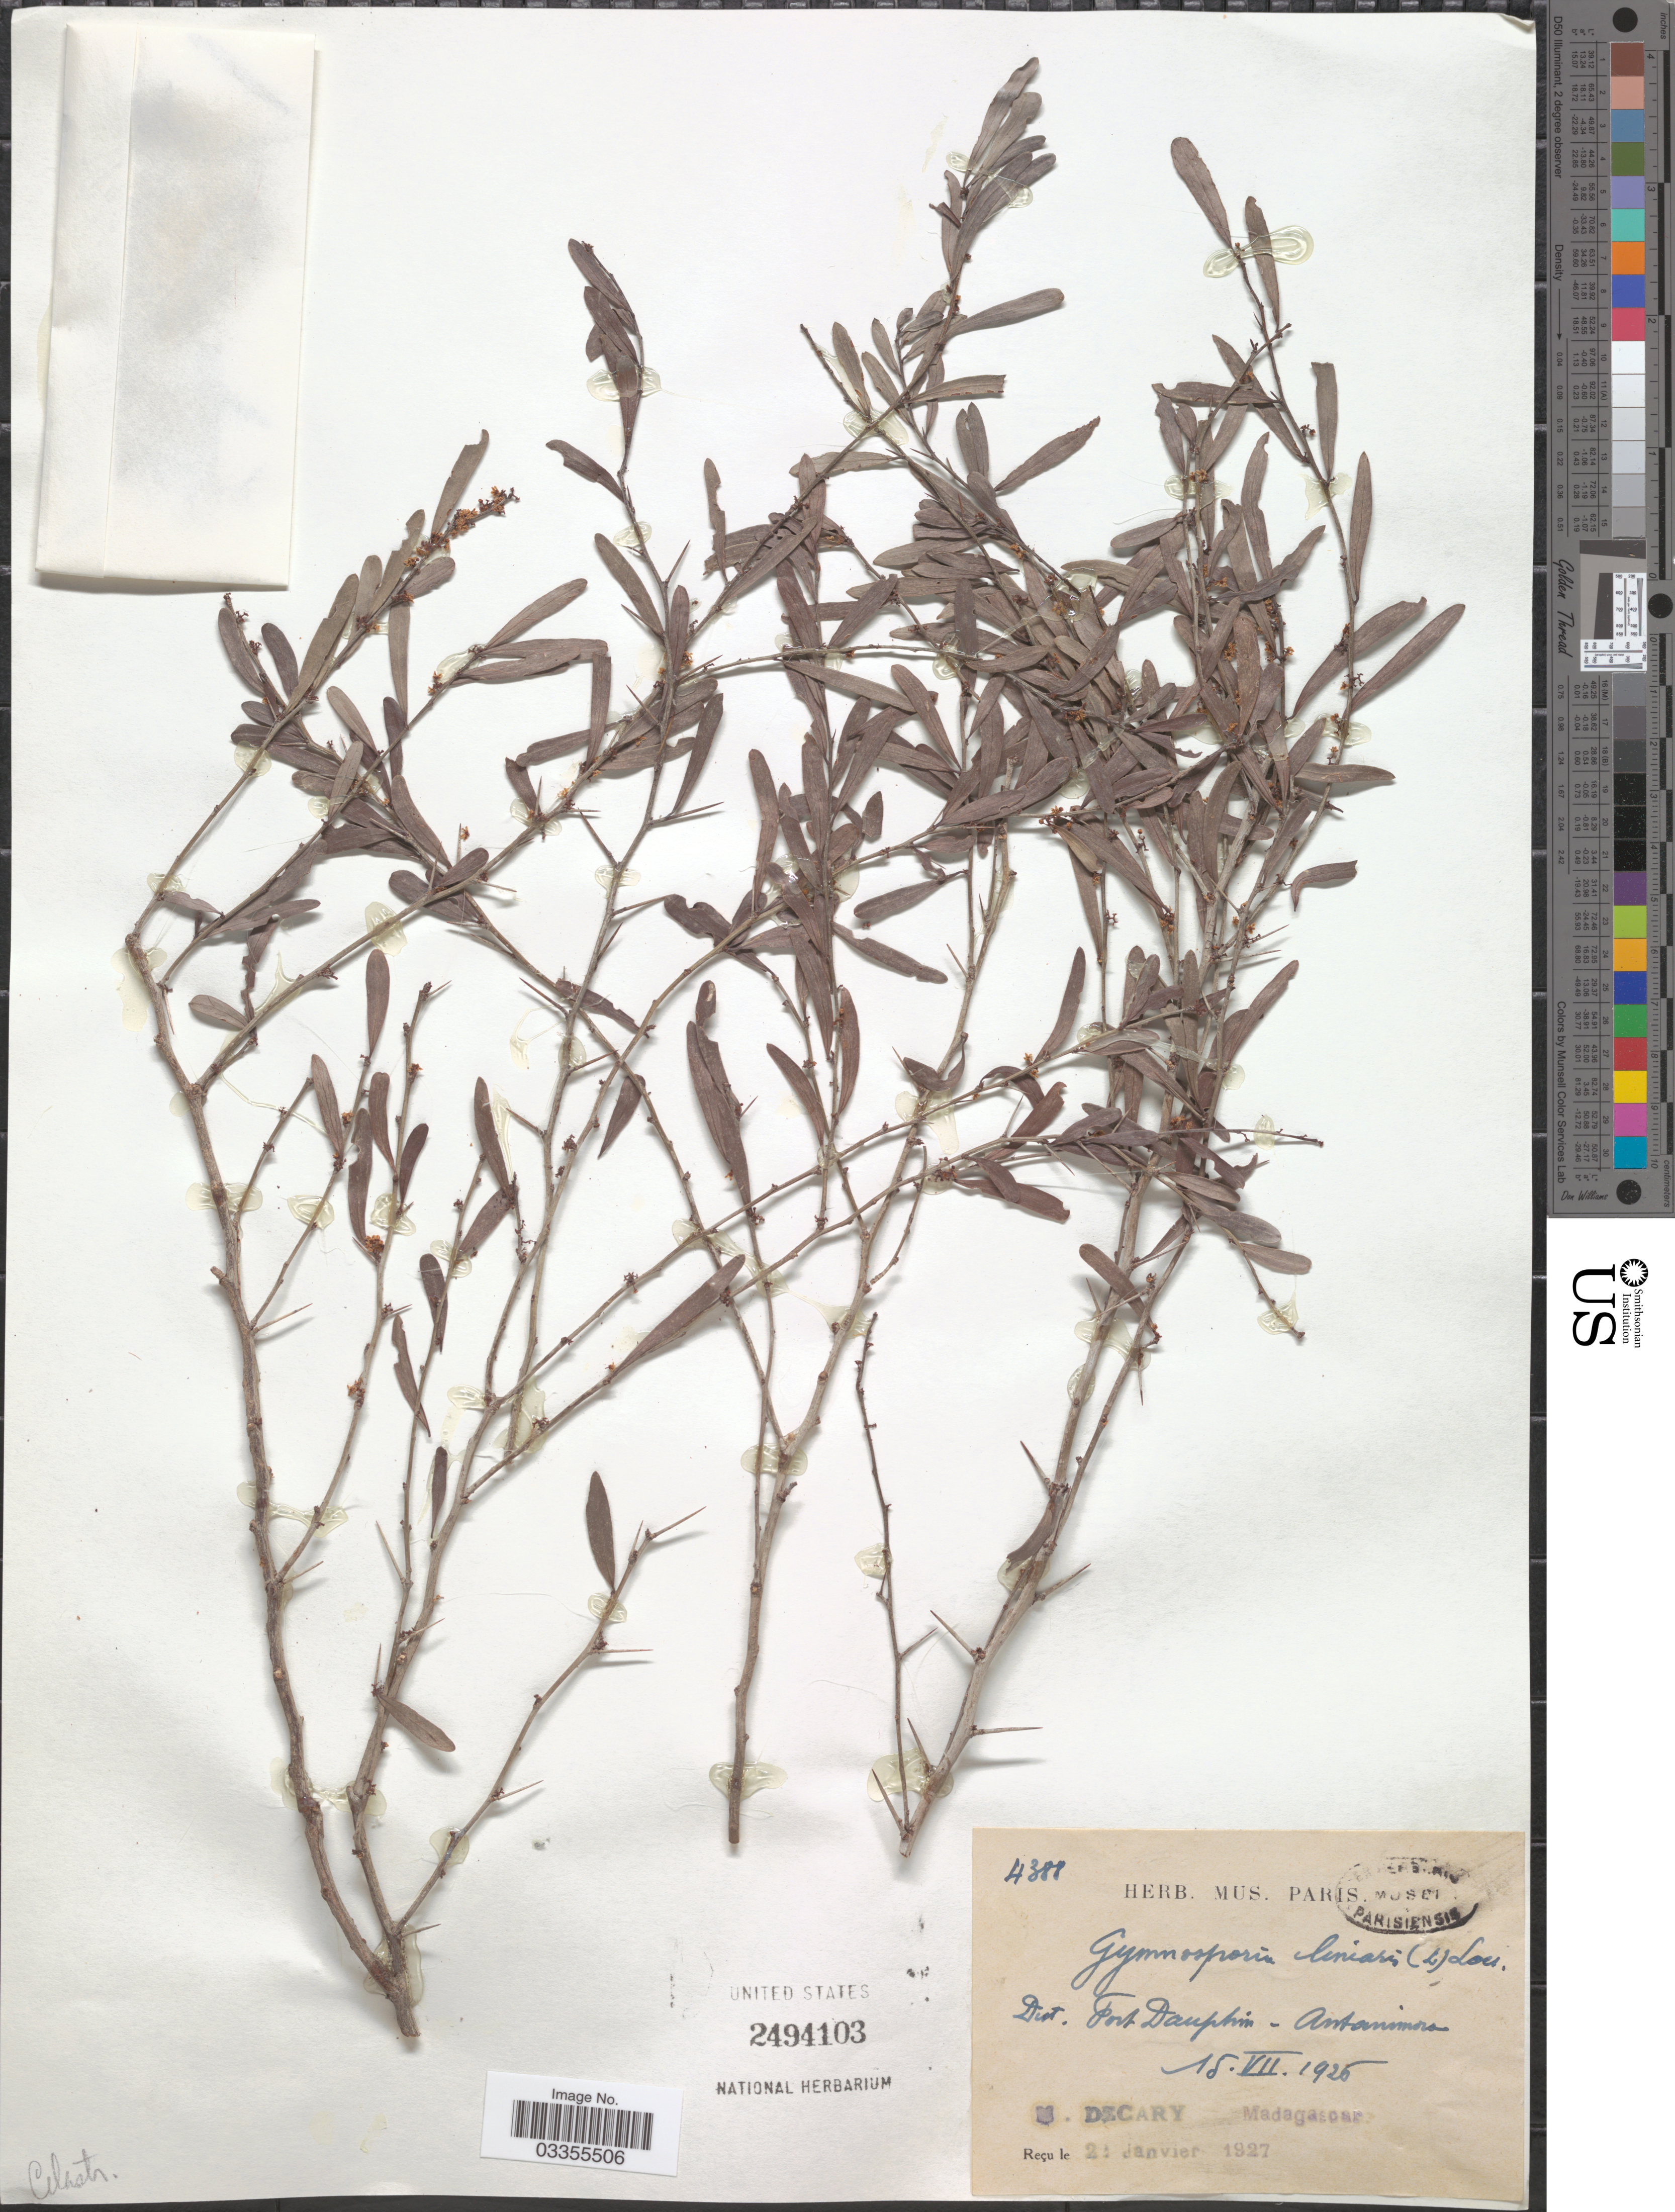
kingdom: Plantae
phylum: Tracheophyta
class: Magnoliopsida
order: Celastrales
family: Celastraceae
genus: Gymnosporia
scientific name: Gymnosporia linearis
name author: (L. f.) Loes.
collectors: R. Decary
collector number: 4388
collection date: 1925-07-15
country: Madagascar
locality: Dist. Fort. Dauphin. Antanimora.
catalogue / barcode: US 2494103